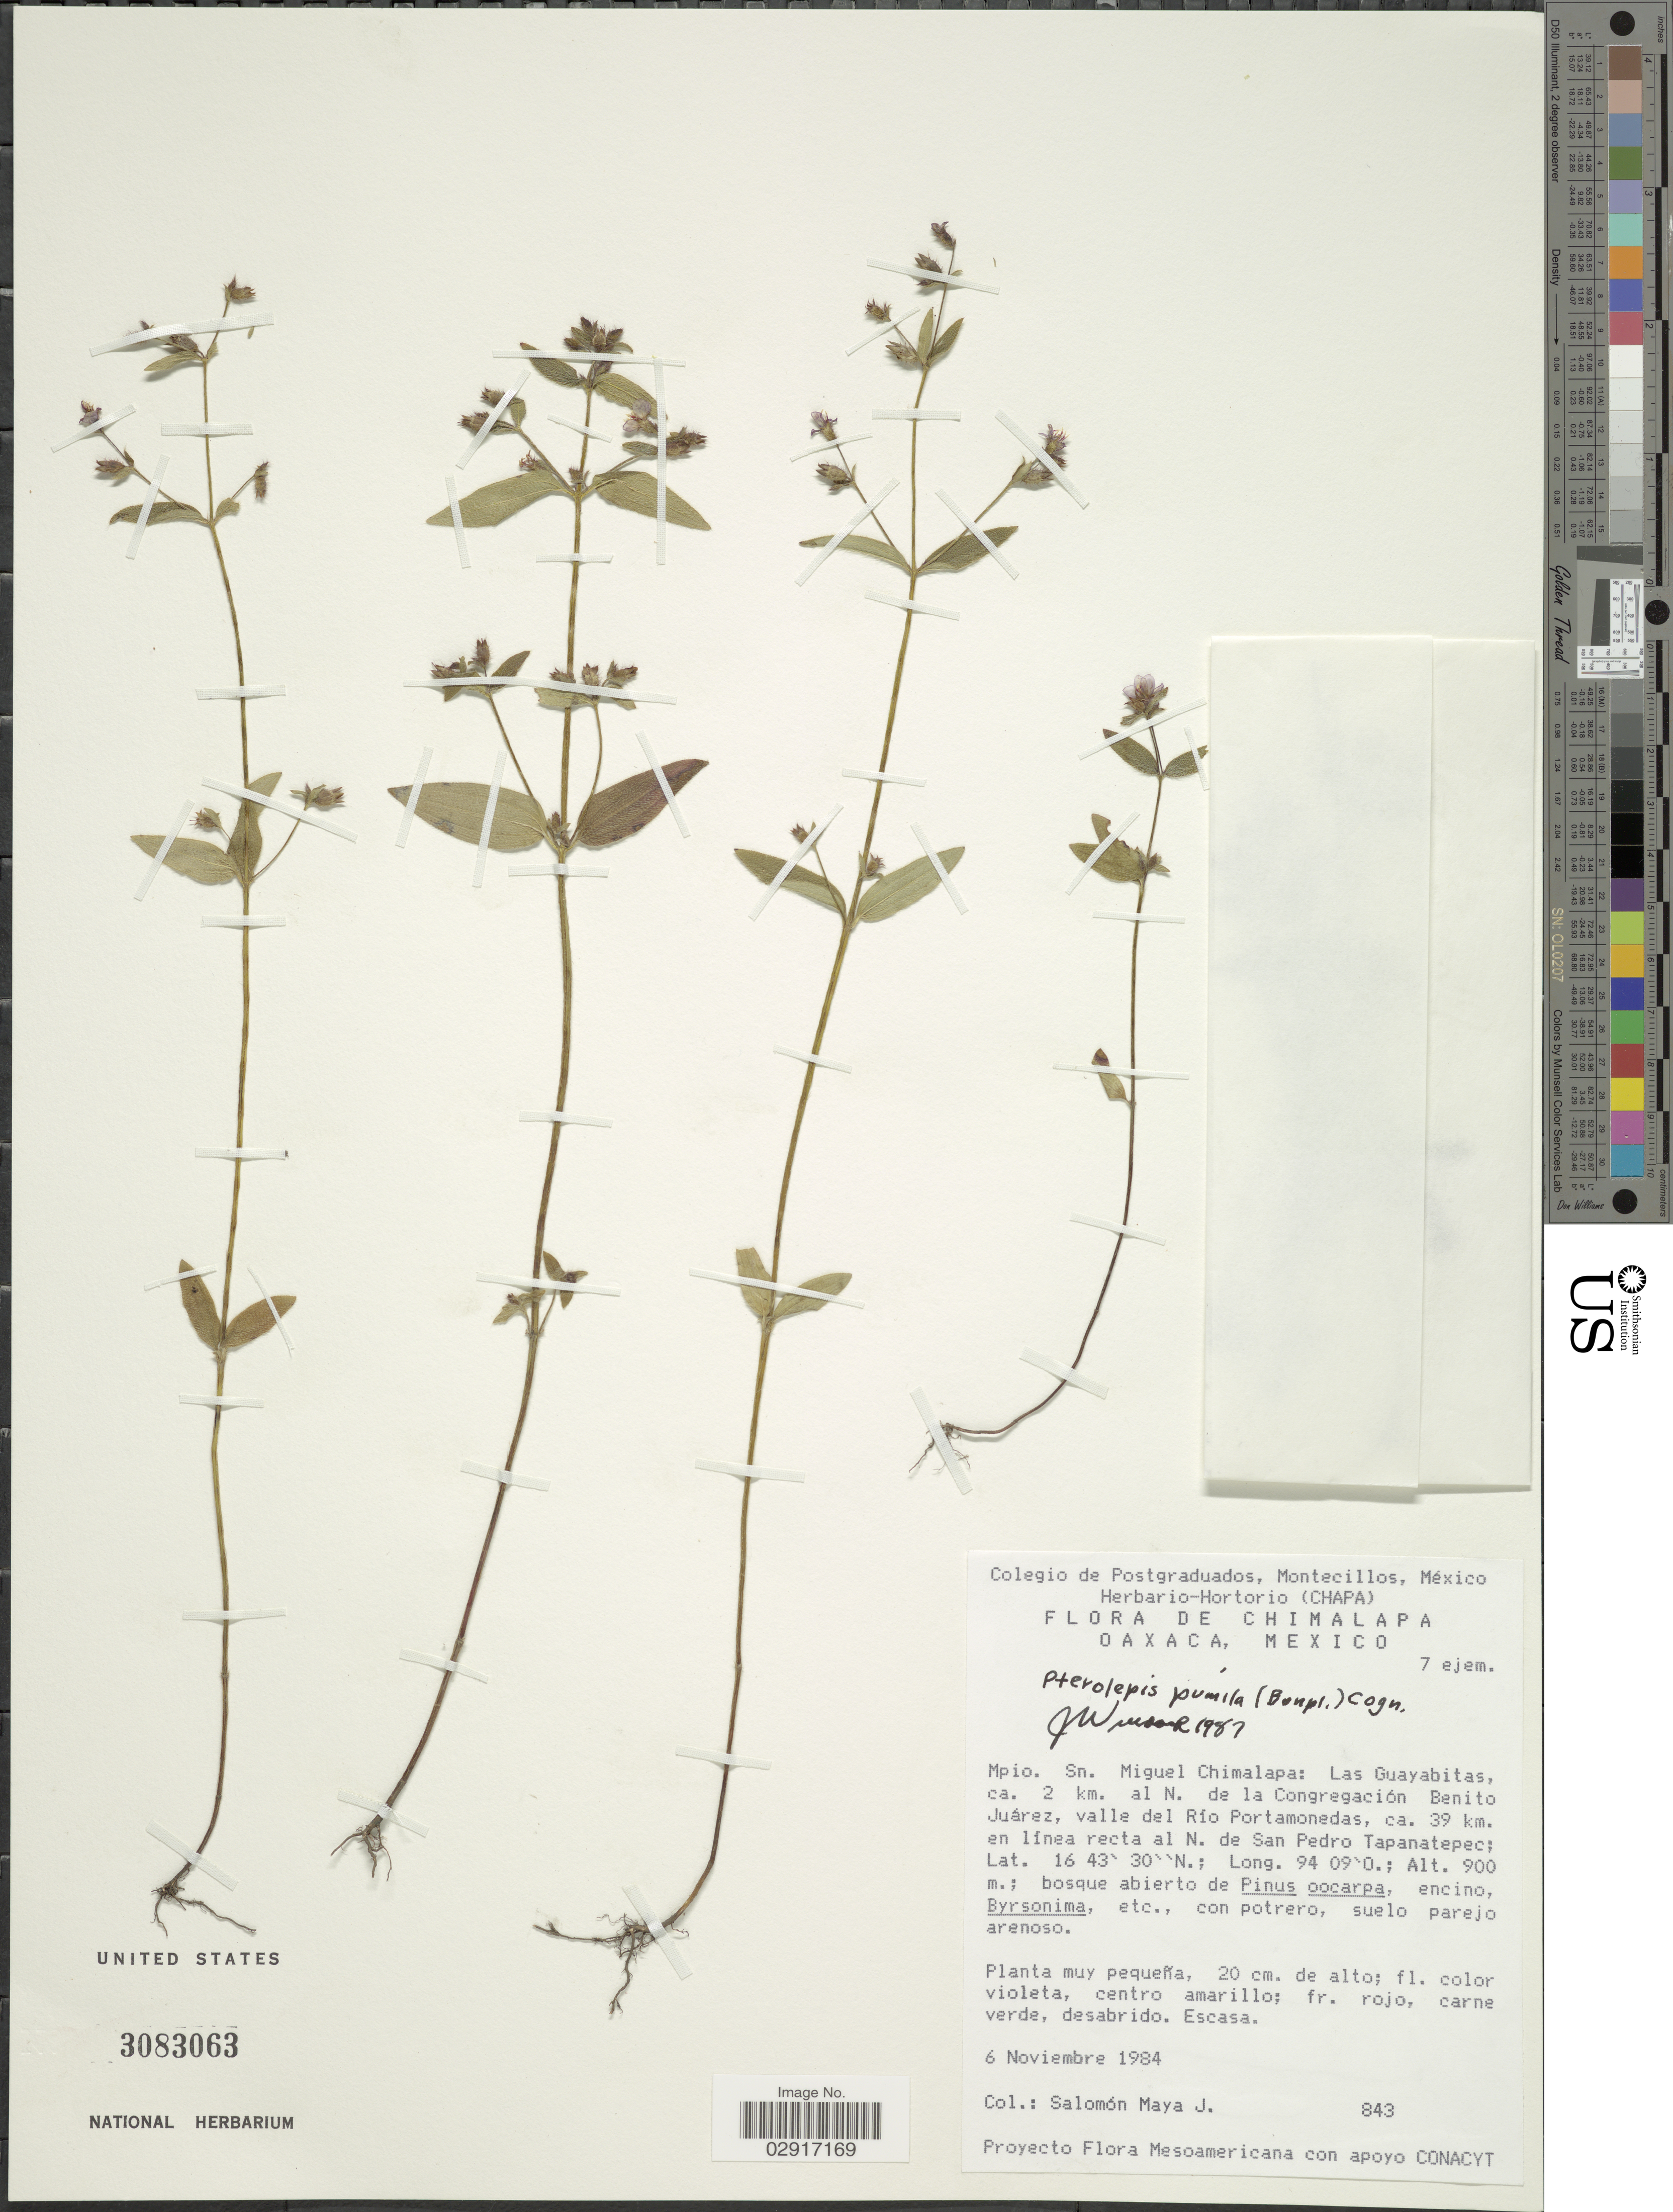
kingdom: Plantae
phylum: Tracheophyta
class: Magnoliopsida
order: Myrtales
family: Melastomataceae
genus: Pterolepis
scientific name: Pterolepis trichotoma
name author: (Rottb.) Cogn.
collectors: S. Maya J.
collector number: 843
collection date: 1984-11-06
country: Mexico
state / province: Oaxaca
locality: Chimalapa. Mpio. Sn. Miguel Chimalapa: Las Guayabitas, ca. 2 km. al N. de la Congregación Benito Juárez, valle del Rio Portamonedas, ca. 39 km. en línea recta al N. de San Pedro Tapanatepec.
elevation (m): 900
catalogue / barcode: US 3083063